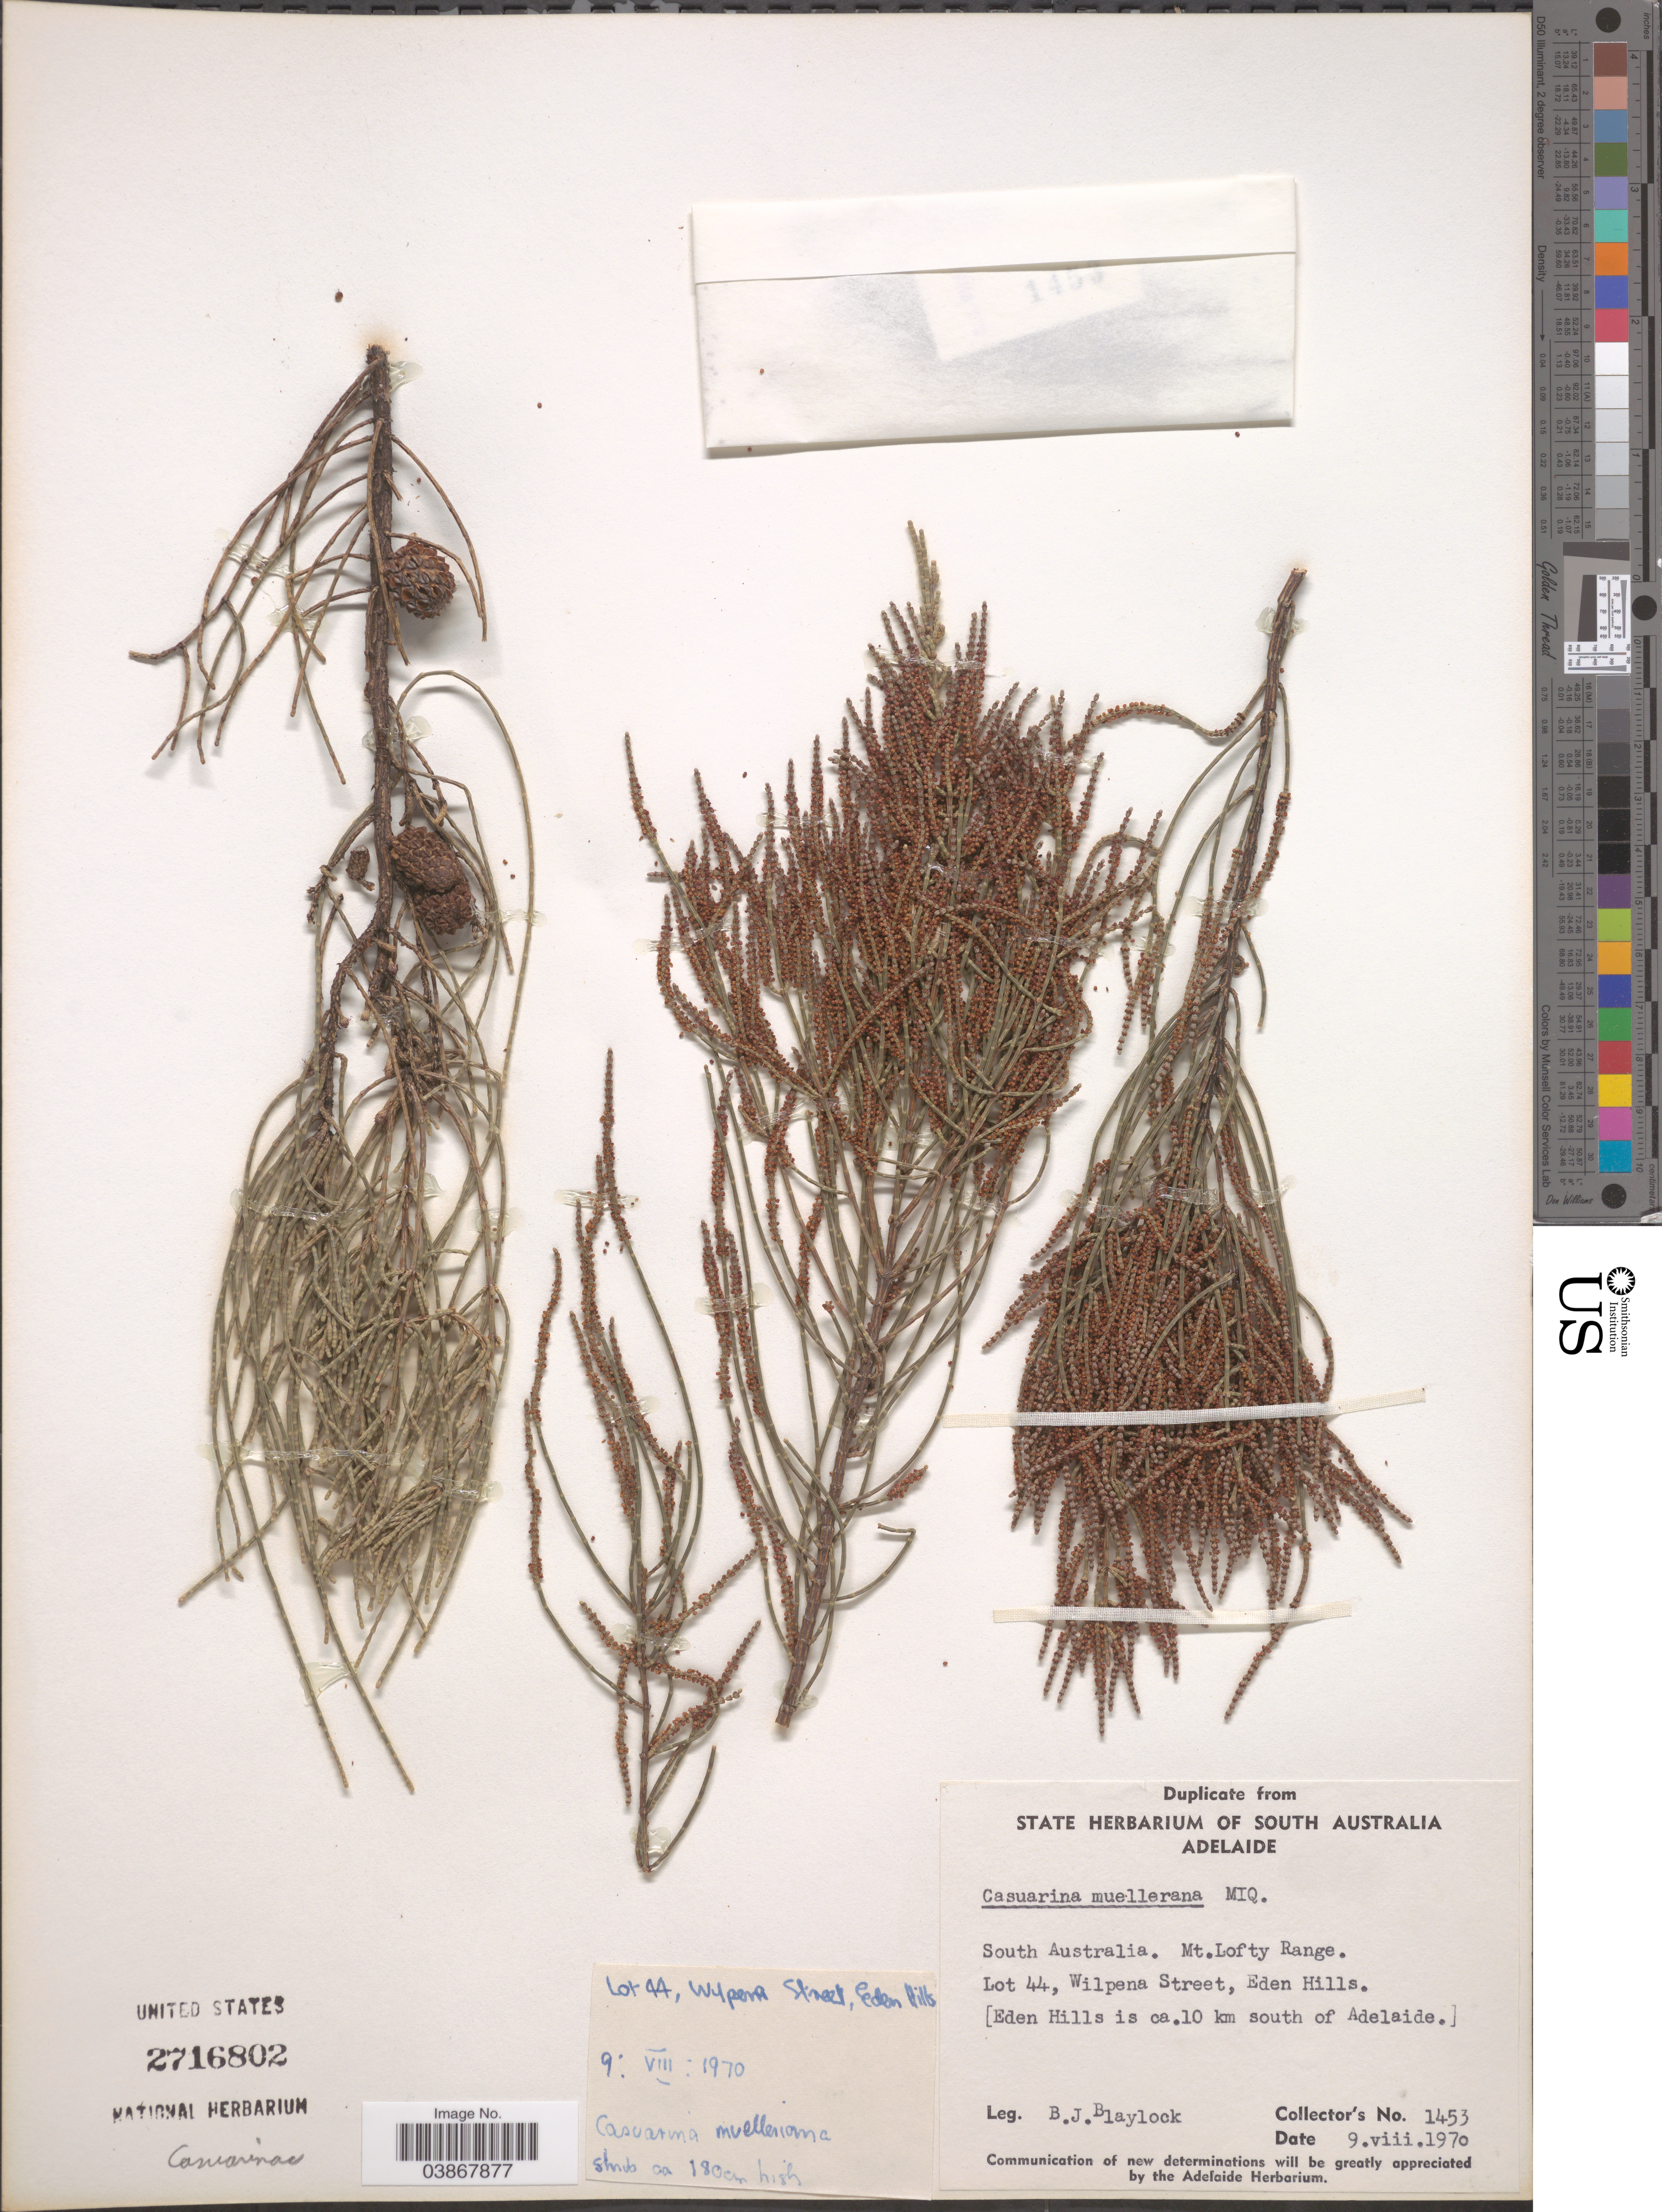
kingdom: Plantae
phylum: Tracheophyta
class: Magnoliopsida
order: Fagales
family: Casuarinaceae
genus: Casuarina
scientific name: Casuarina muelleriana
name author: Miq.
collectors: B. Blaylock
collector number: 1453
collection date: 1970-08-09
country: Australia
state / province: South Australia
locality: Mt. Lofty Range. Lot 44, Wilpena Street, Eden Hills. [Eden Hills is ca. 10 km south of Adelaide].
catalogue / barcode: US 2716802